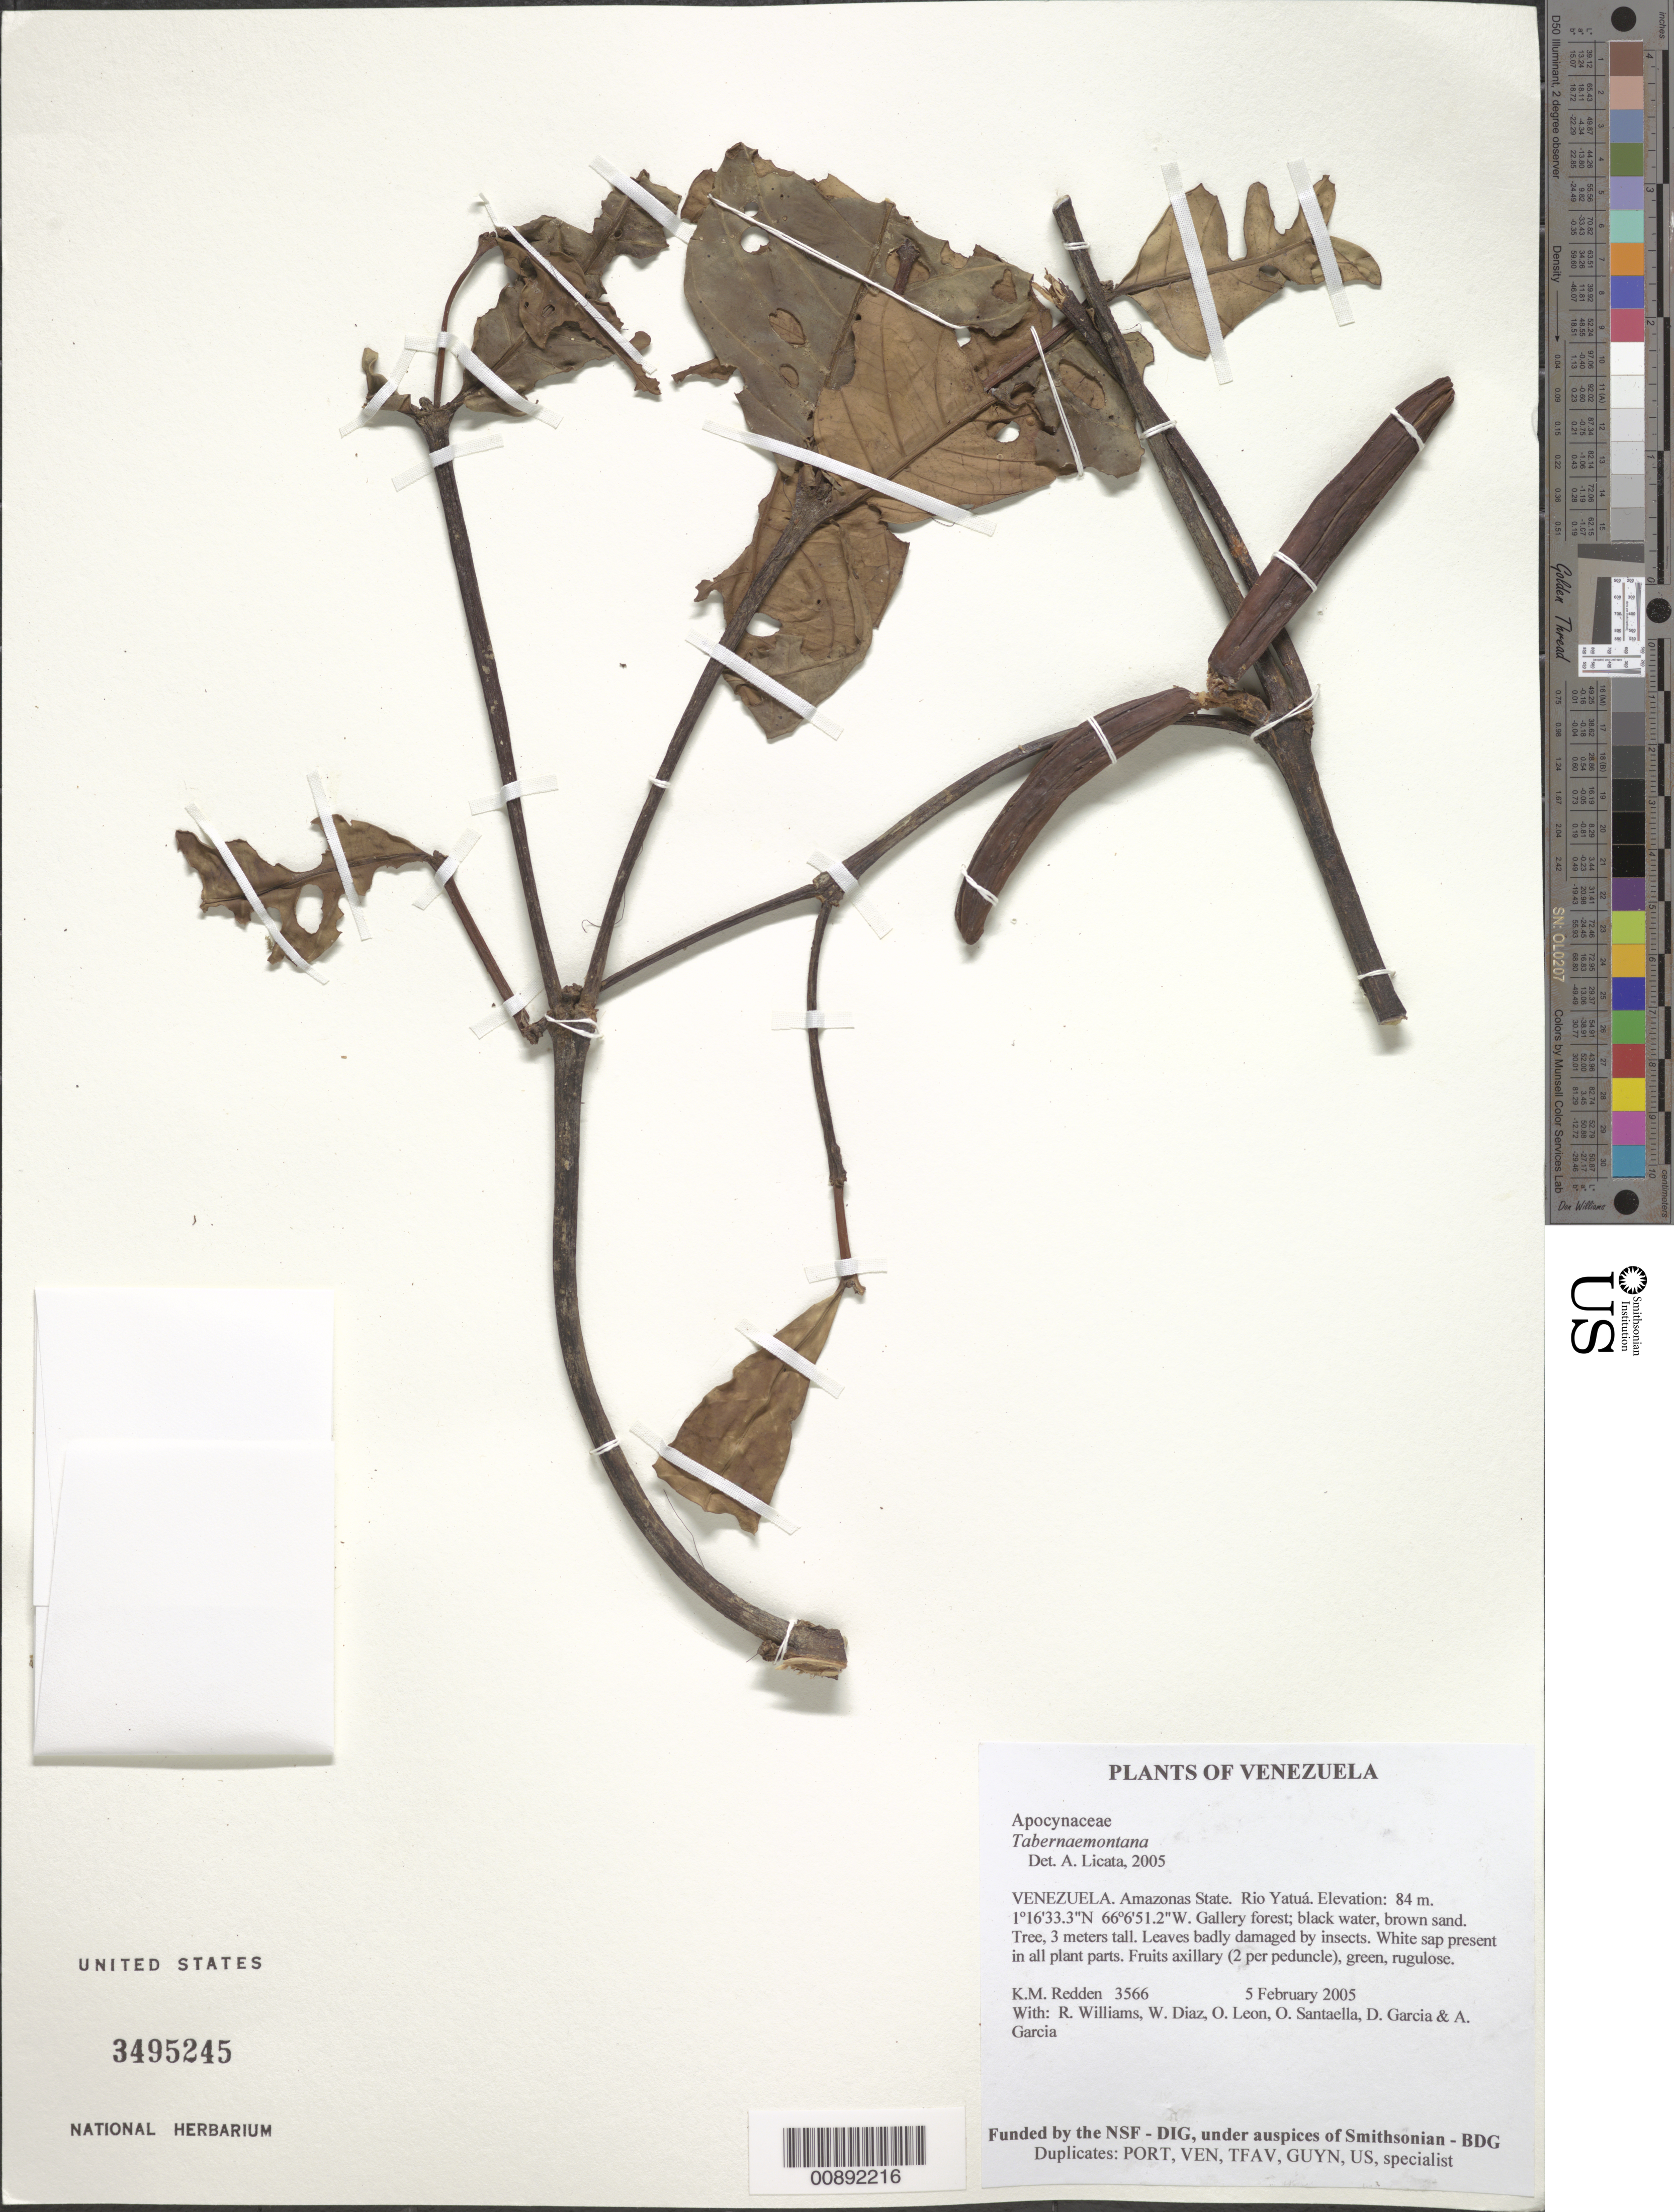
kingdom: Plantae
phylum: Tracheophyta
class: Magnoliopsida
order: Gentianales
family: Apocynaceae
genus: Tabernaemontana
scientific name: Tabernaemontana sp.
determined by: Licata, A., (PORT), Univ. Nac. Exp. de los Llanos Ezequiel Zamora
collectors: K. M. Redden, R. Williams, W. Díaz P., O. León, O. Santaella, D. Garcia & A. Garcia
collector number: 3566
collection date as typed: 5 February 2005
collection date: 2005-02-05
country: Venezuela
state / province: Amazonas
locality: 18 - Rio Yatuá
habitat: Gallery forest; black water, brown sand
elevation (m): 84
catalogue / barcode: US 3495245